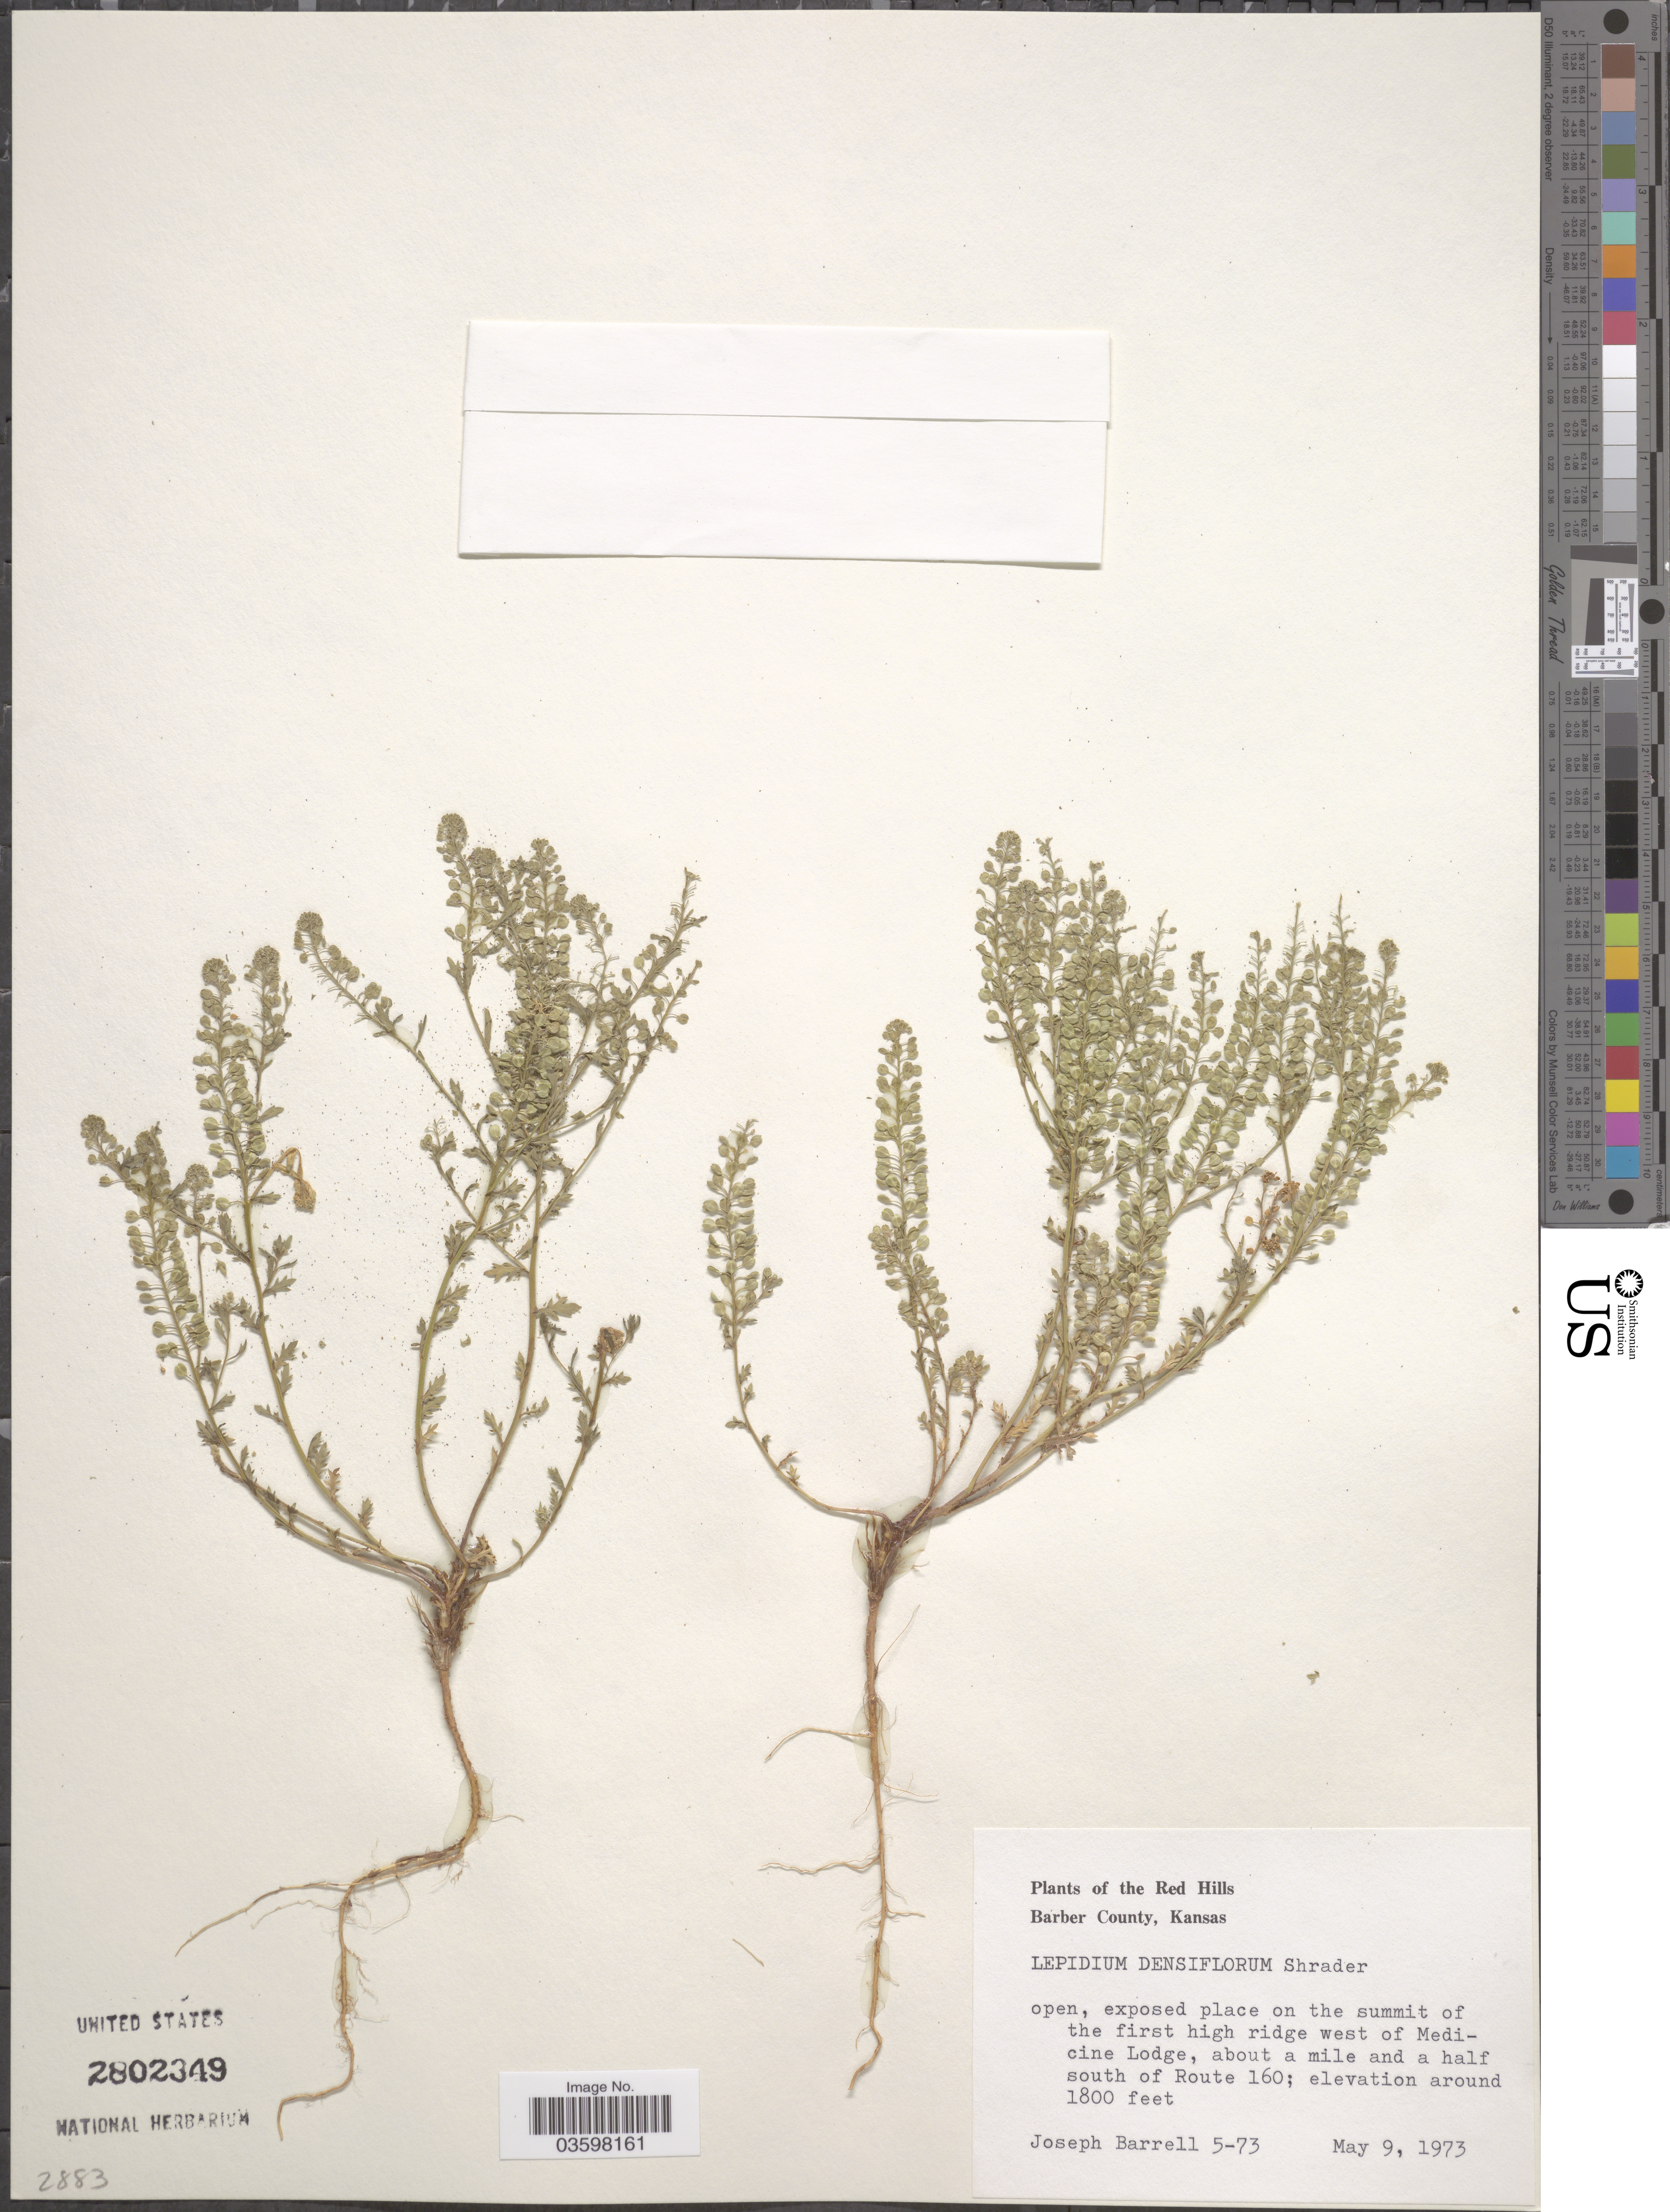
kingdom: Plantae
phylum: Tracheophyta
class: Magnoliopsida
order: Brassicales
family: Brassicaceae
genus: Lepidium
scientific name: Lepidium densiflorum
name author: Schrad.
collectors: J. Barrell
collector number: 5-73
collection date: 1973-05-09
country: United States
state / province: Kansas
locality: The Red Hills. Barber County. On the summit of the first high ridge west of Medicine Lodge, about a mile and a half south of Route 160.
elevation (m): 549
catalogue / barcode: US 2802349